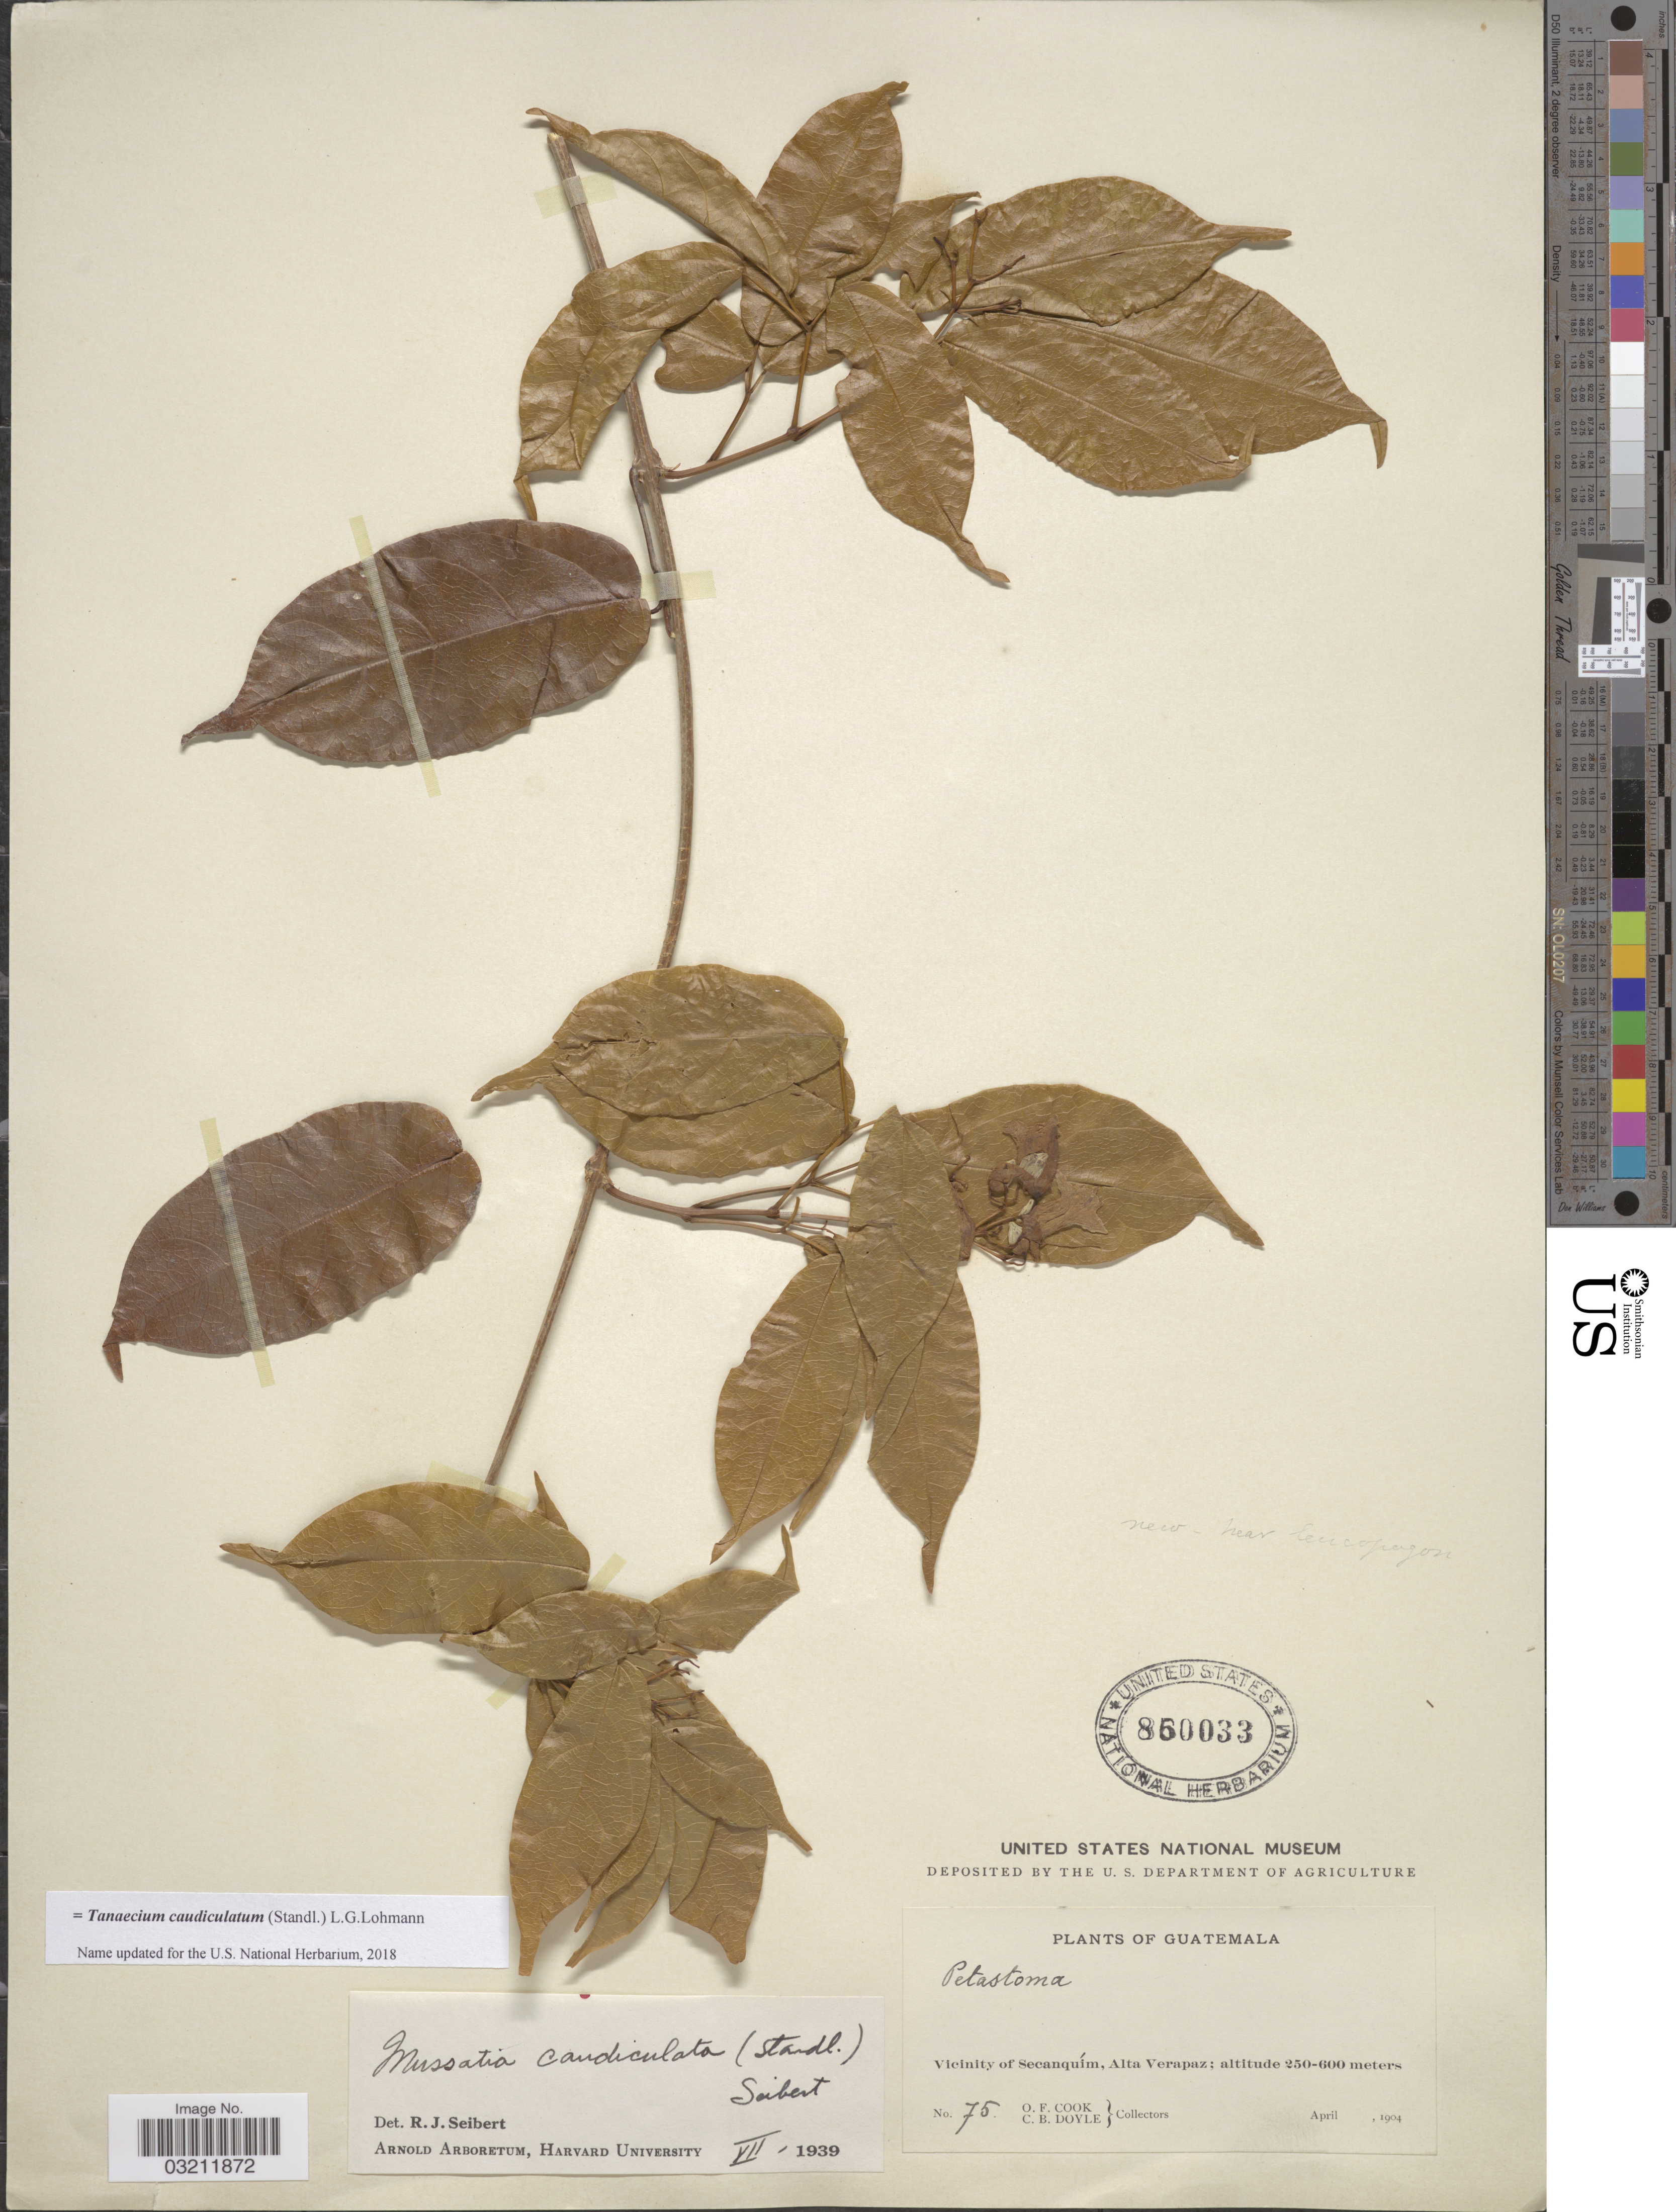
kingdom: Plantae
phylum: Tracheophyta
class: Magnoliopsida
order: Lamiales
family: Bignoniaceae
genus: Tanaecium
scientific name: Tanaecium caudiculatum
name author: (Standl.) L.G. Lohmann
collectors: O. F. Cook & C. Doyle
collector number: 75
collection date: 1904-04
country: Guatemala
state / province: Alta Verapaz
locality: Vicinity of Secanquím.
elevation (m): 250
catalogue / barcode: US 860033